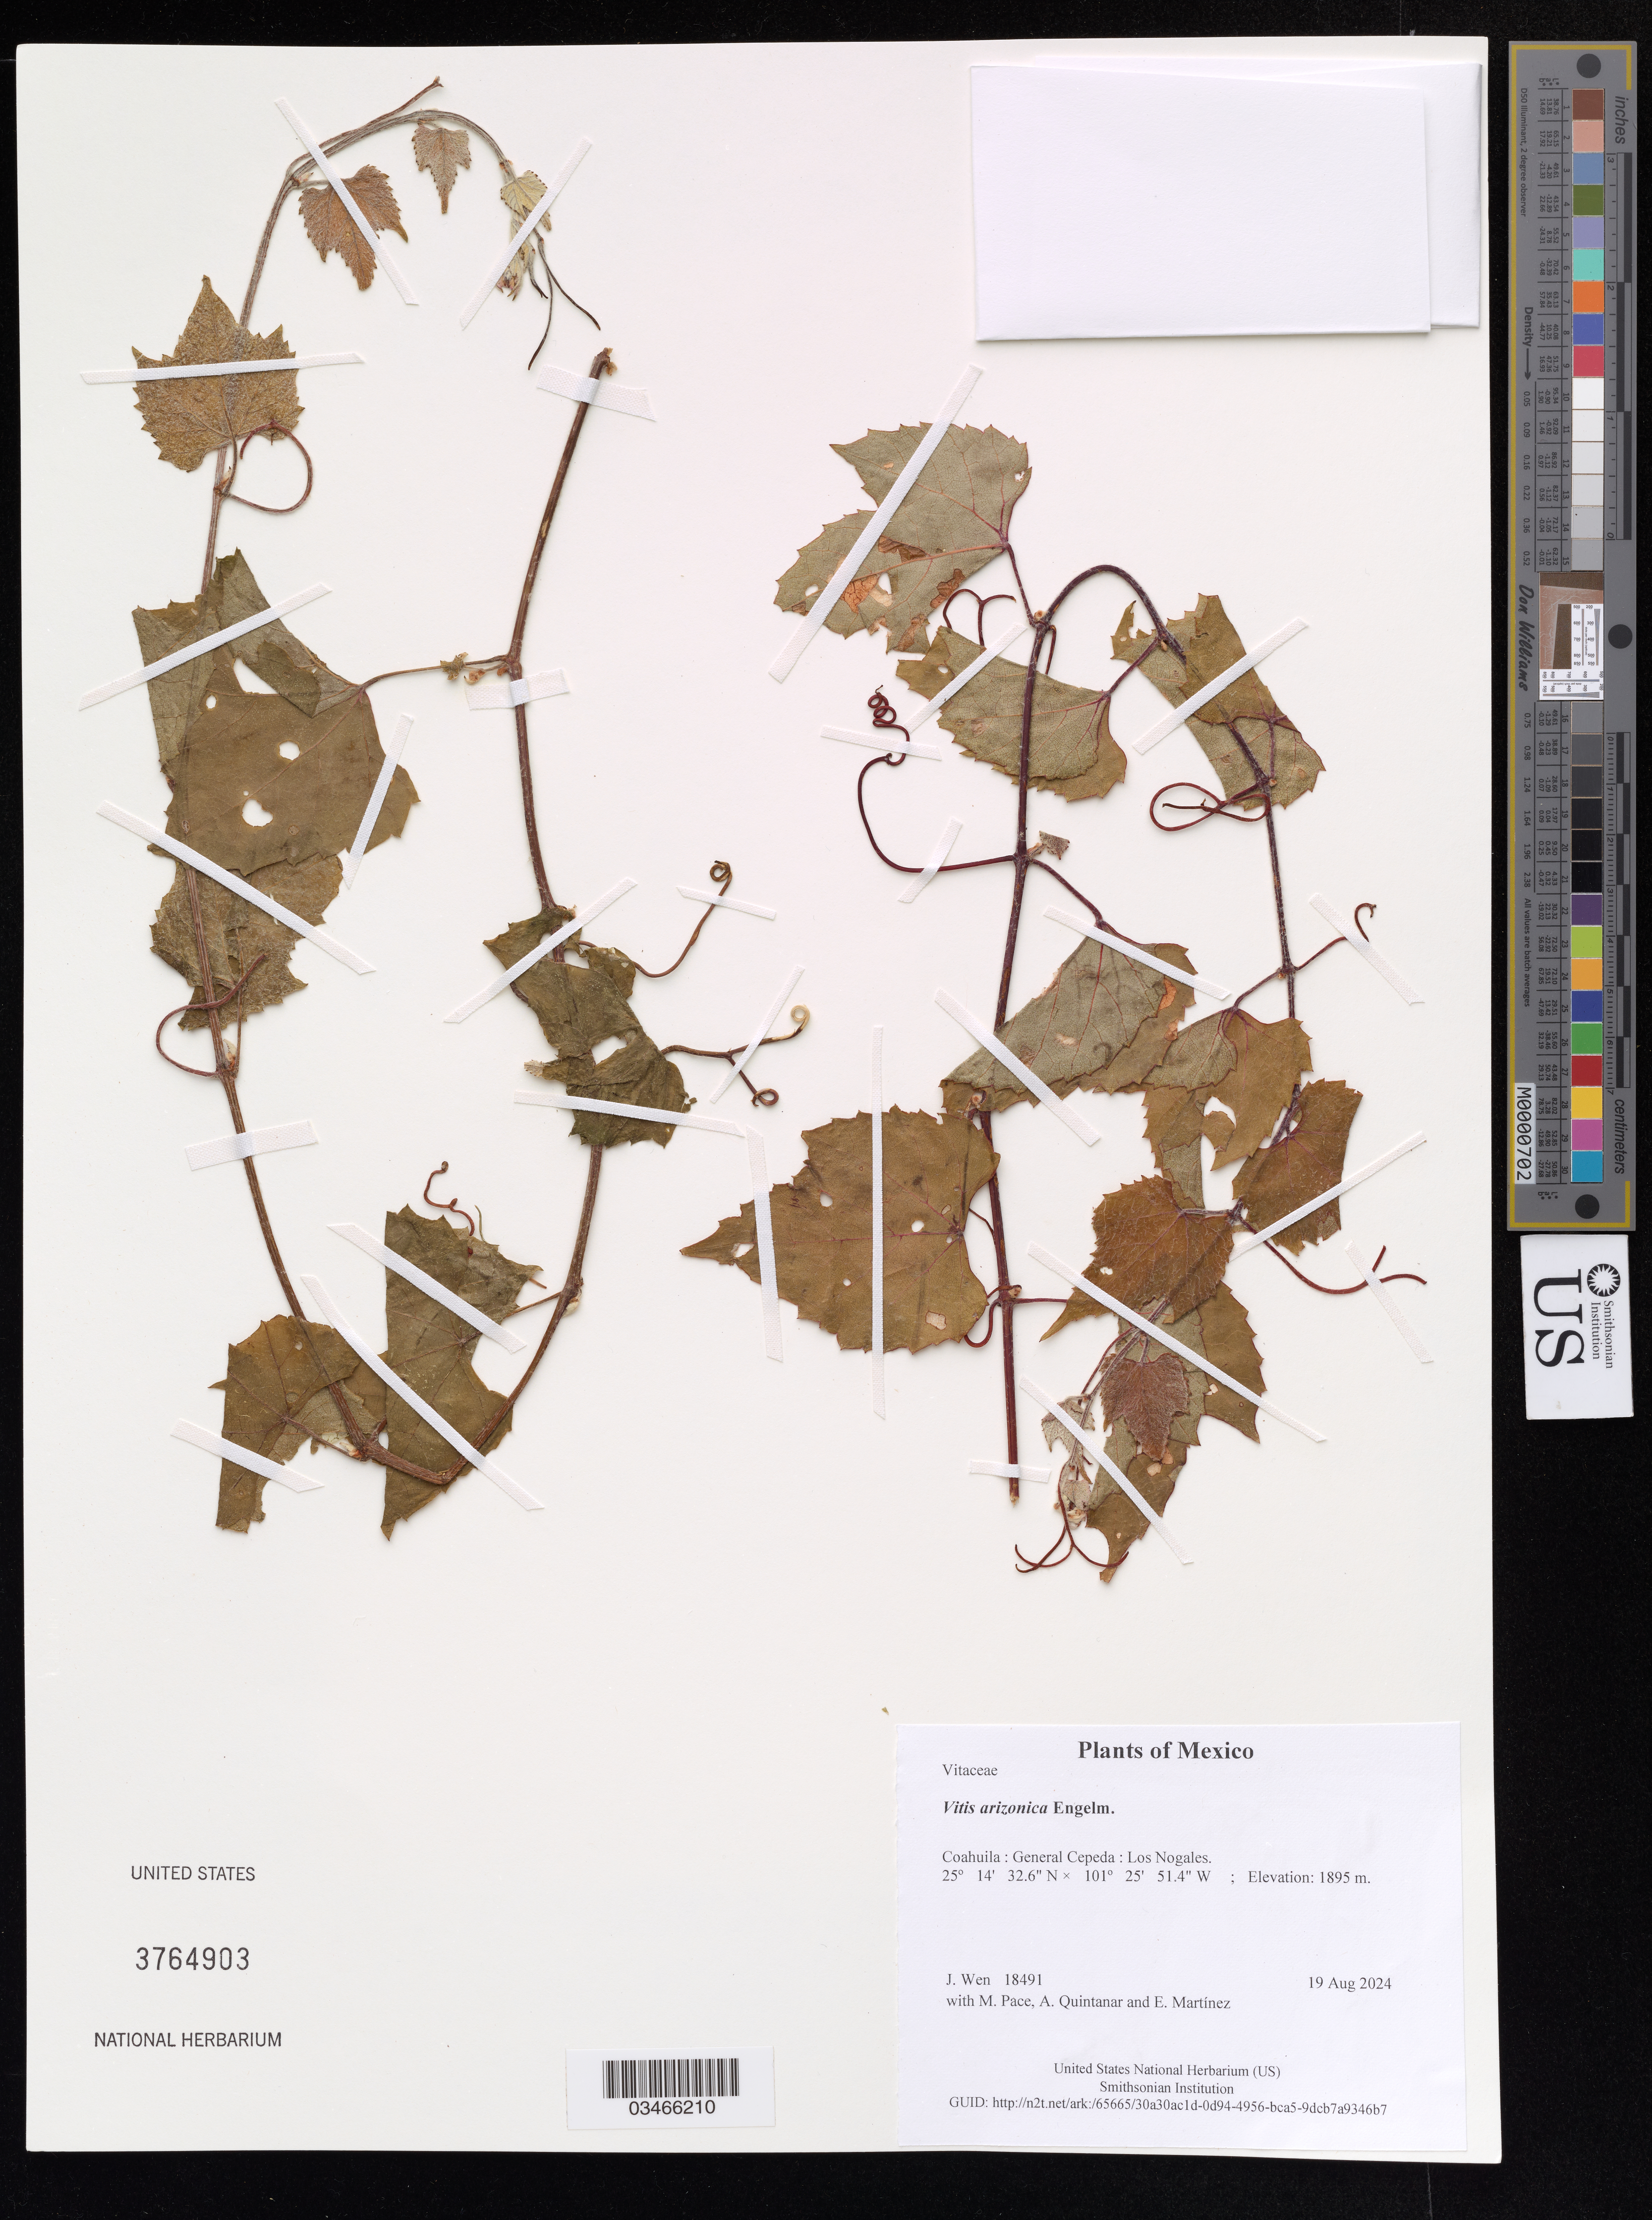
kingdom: Plantae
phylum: Tracheophyta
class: Magnoliopsida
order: Vitales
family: Vitaceae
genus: Vitis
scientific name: Vitis arizonica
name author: Engelm.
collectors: J. Wen, M. Pace, A. Quintanar & E. Martinez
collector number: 18491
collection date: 2024-08-19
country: Mexico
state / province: Coahuila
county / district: General Cepeda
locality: Los Nogales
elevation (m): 1895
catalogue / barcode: US 3764903